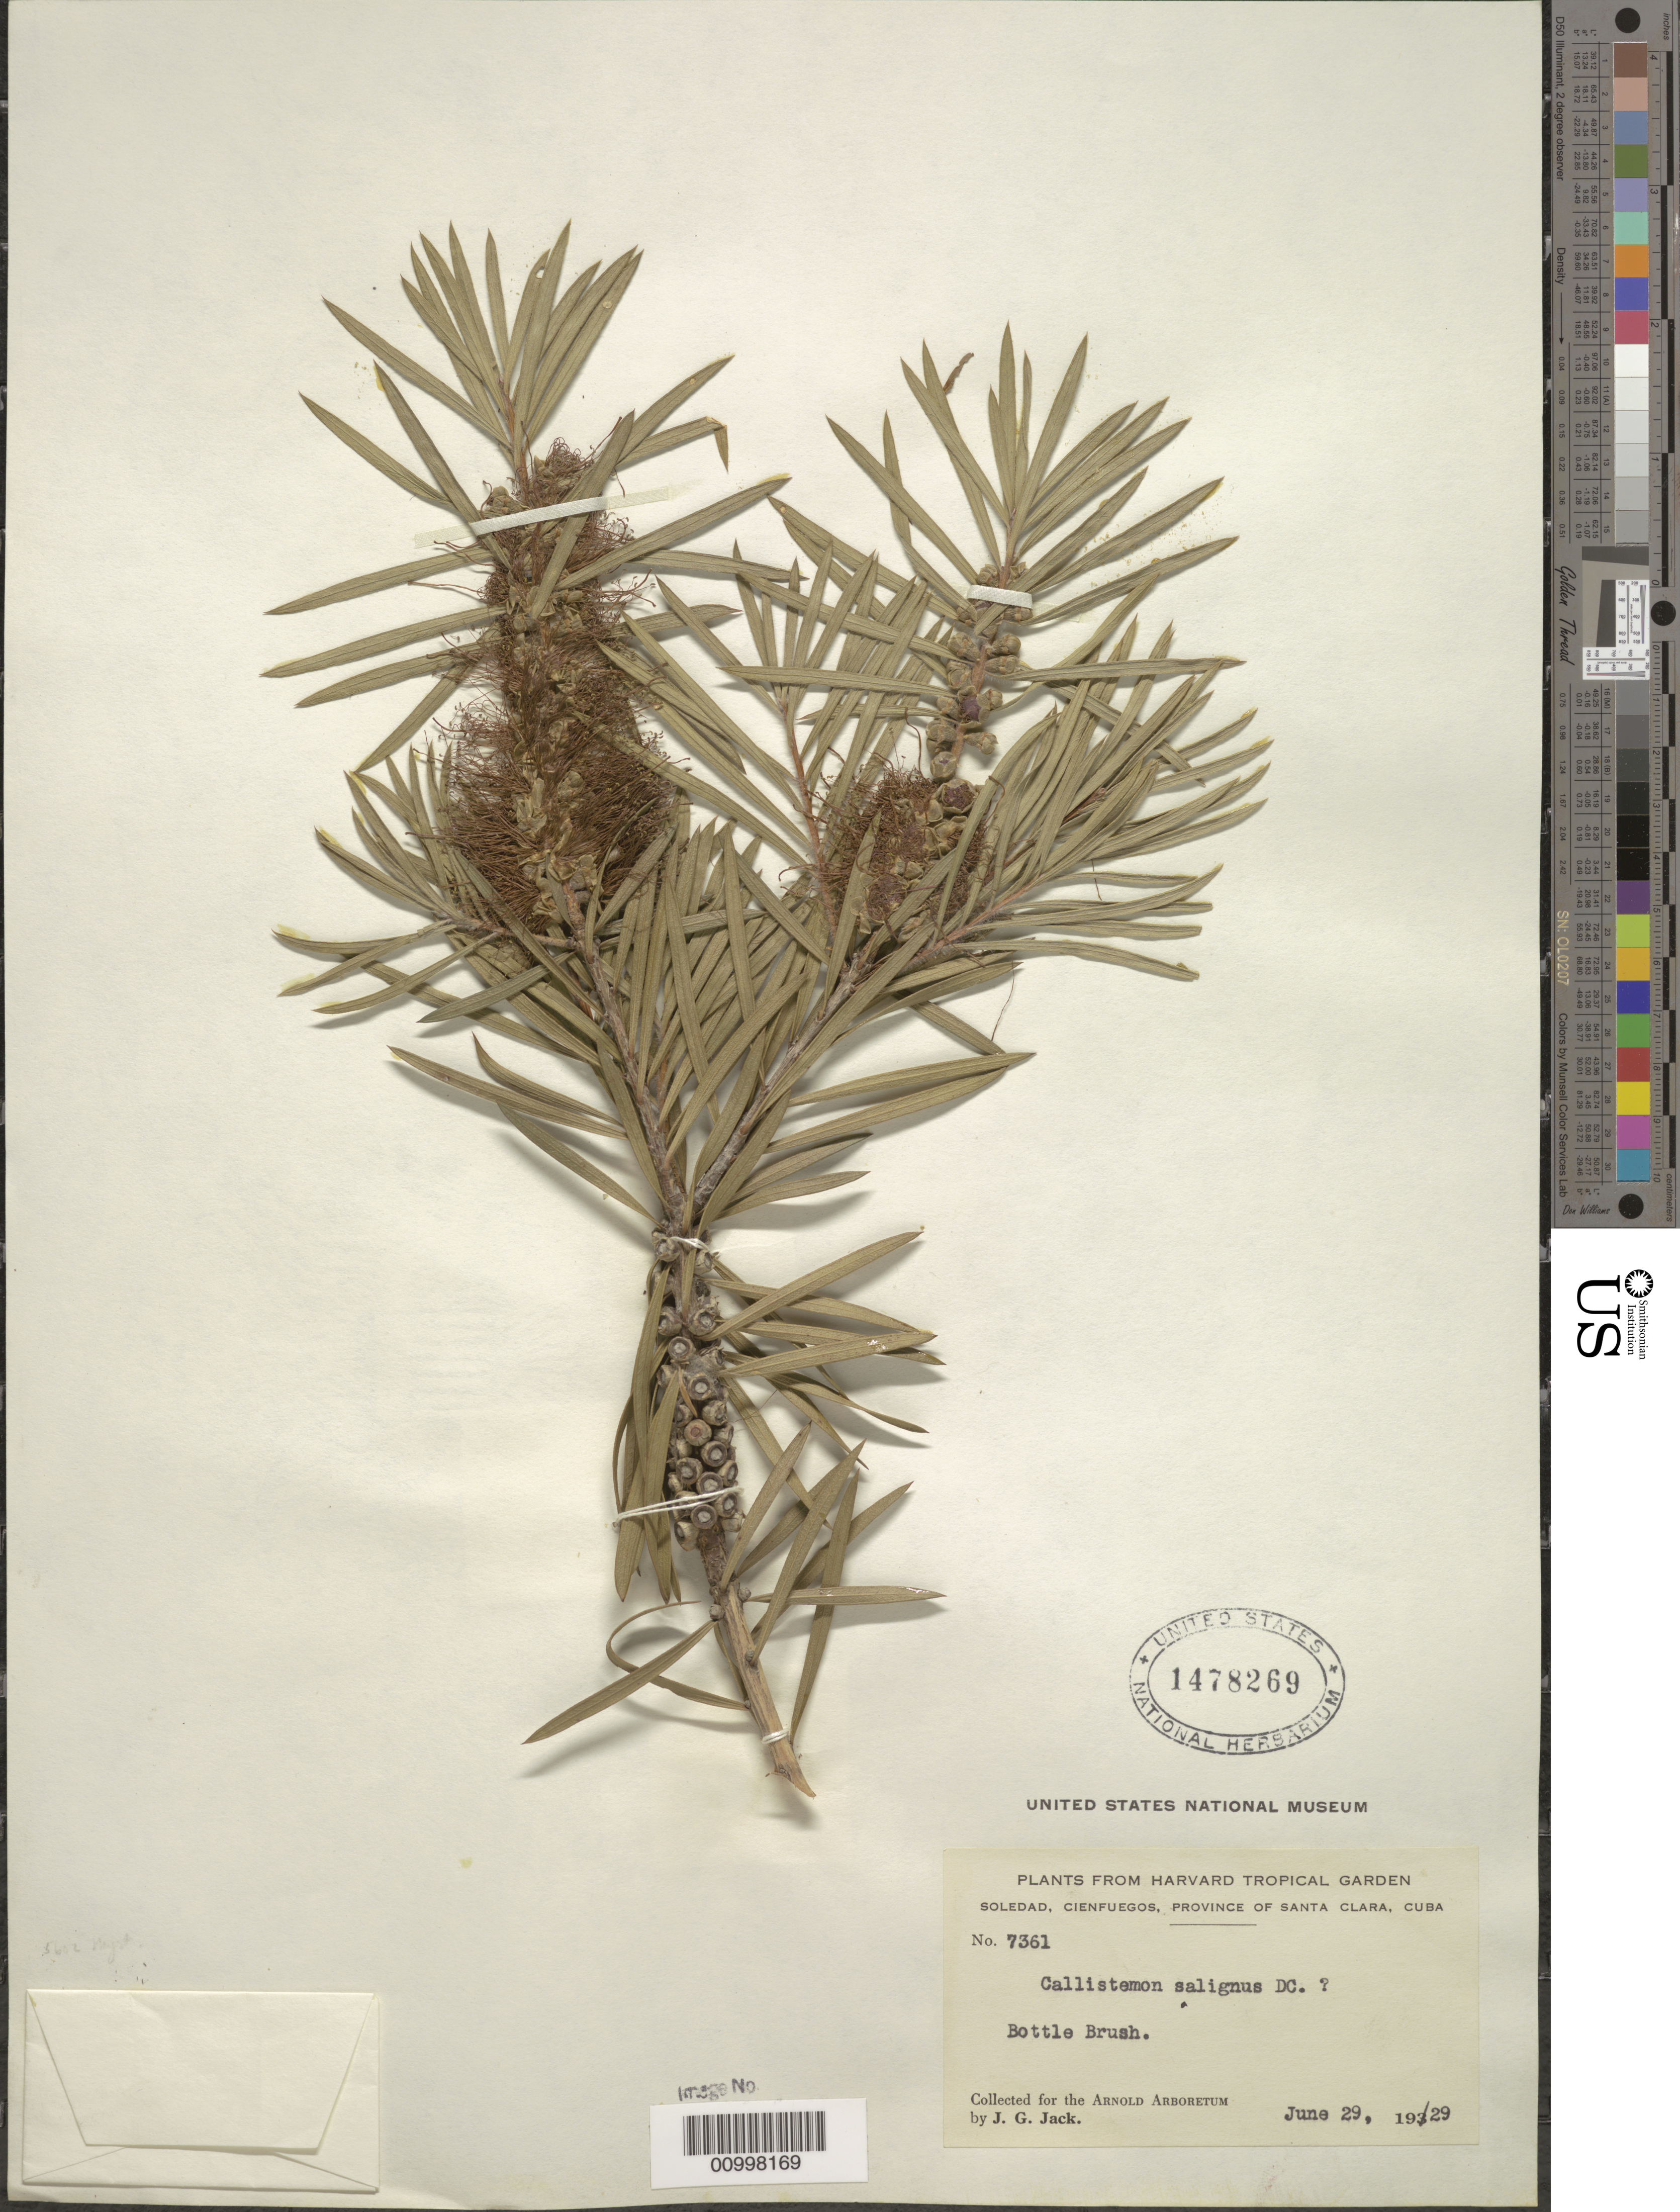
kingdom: Plantae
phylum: Tracheophyta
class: Magnoliopsida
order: Myrtales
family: Myrtaceae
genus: Callistemon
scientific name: Callistemon salignus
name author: (Sm.) Colvill ex Sweet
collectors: J. G. Jack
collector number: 7361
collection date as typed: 29 Jun 1929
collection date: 1929-06-29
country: Cuba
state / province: Cienfuegos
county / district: Santa Clara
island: Cuba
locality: Cienfuefos: Soledad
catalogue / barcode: US 1478269